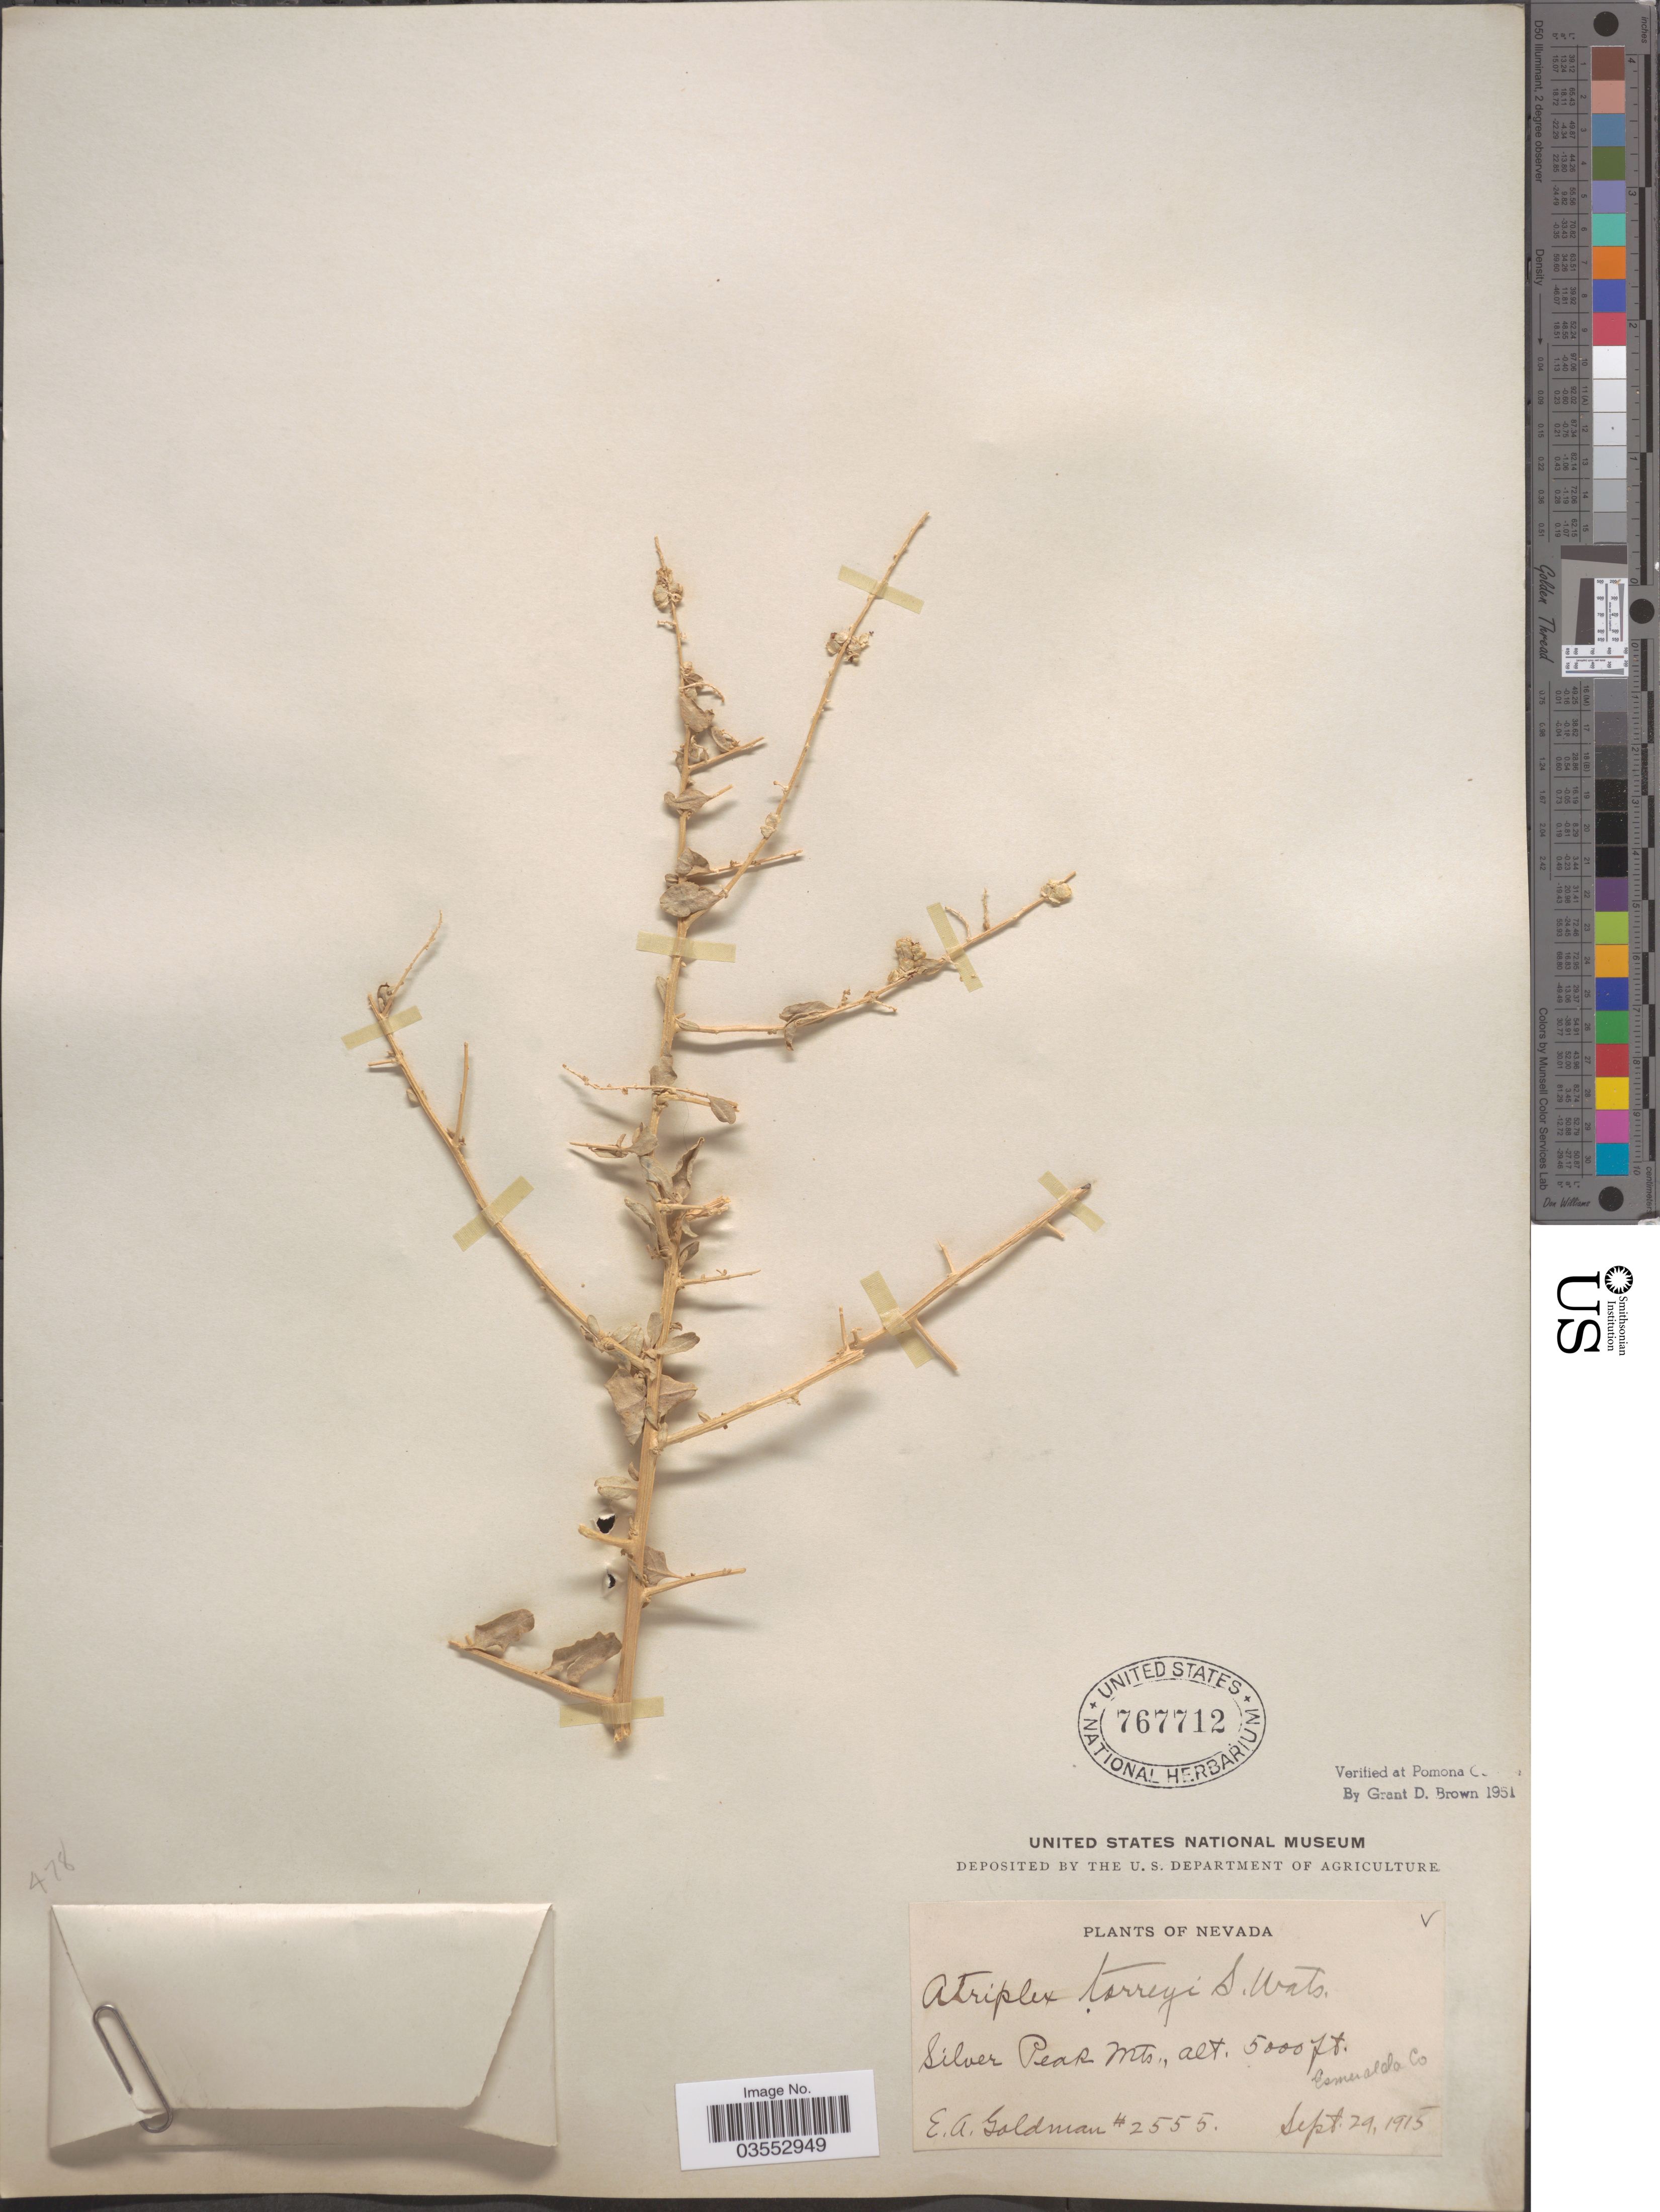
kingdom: Plantae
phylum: Tracheophyta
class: Magnoliopsida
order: Caryophyllales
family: Amaranthaceae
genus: Atriplex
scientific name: Atriplex torreyi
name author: (S. Watson) S. Watson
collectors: E. A. Goldman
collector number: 2555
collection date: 1915-09-29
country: United States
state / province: Nevada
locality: Silver Peak Mts. Esmeralda Co.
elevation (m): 1524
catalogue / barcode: US 767712